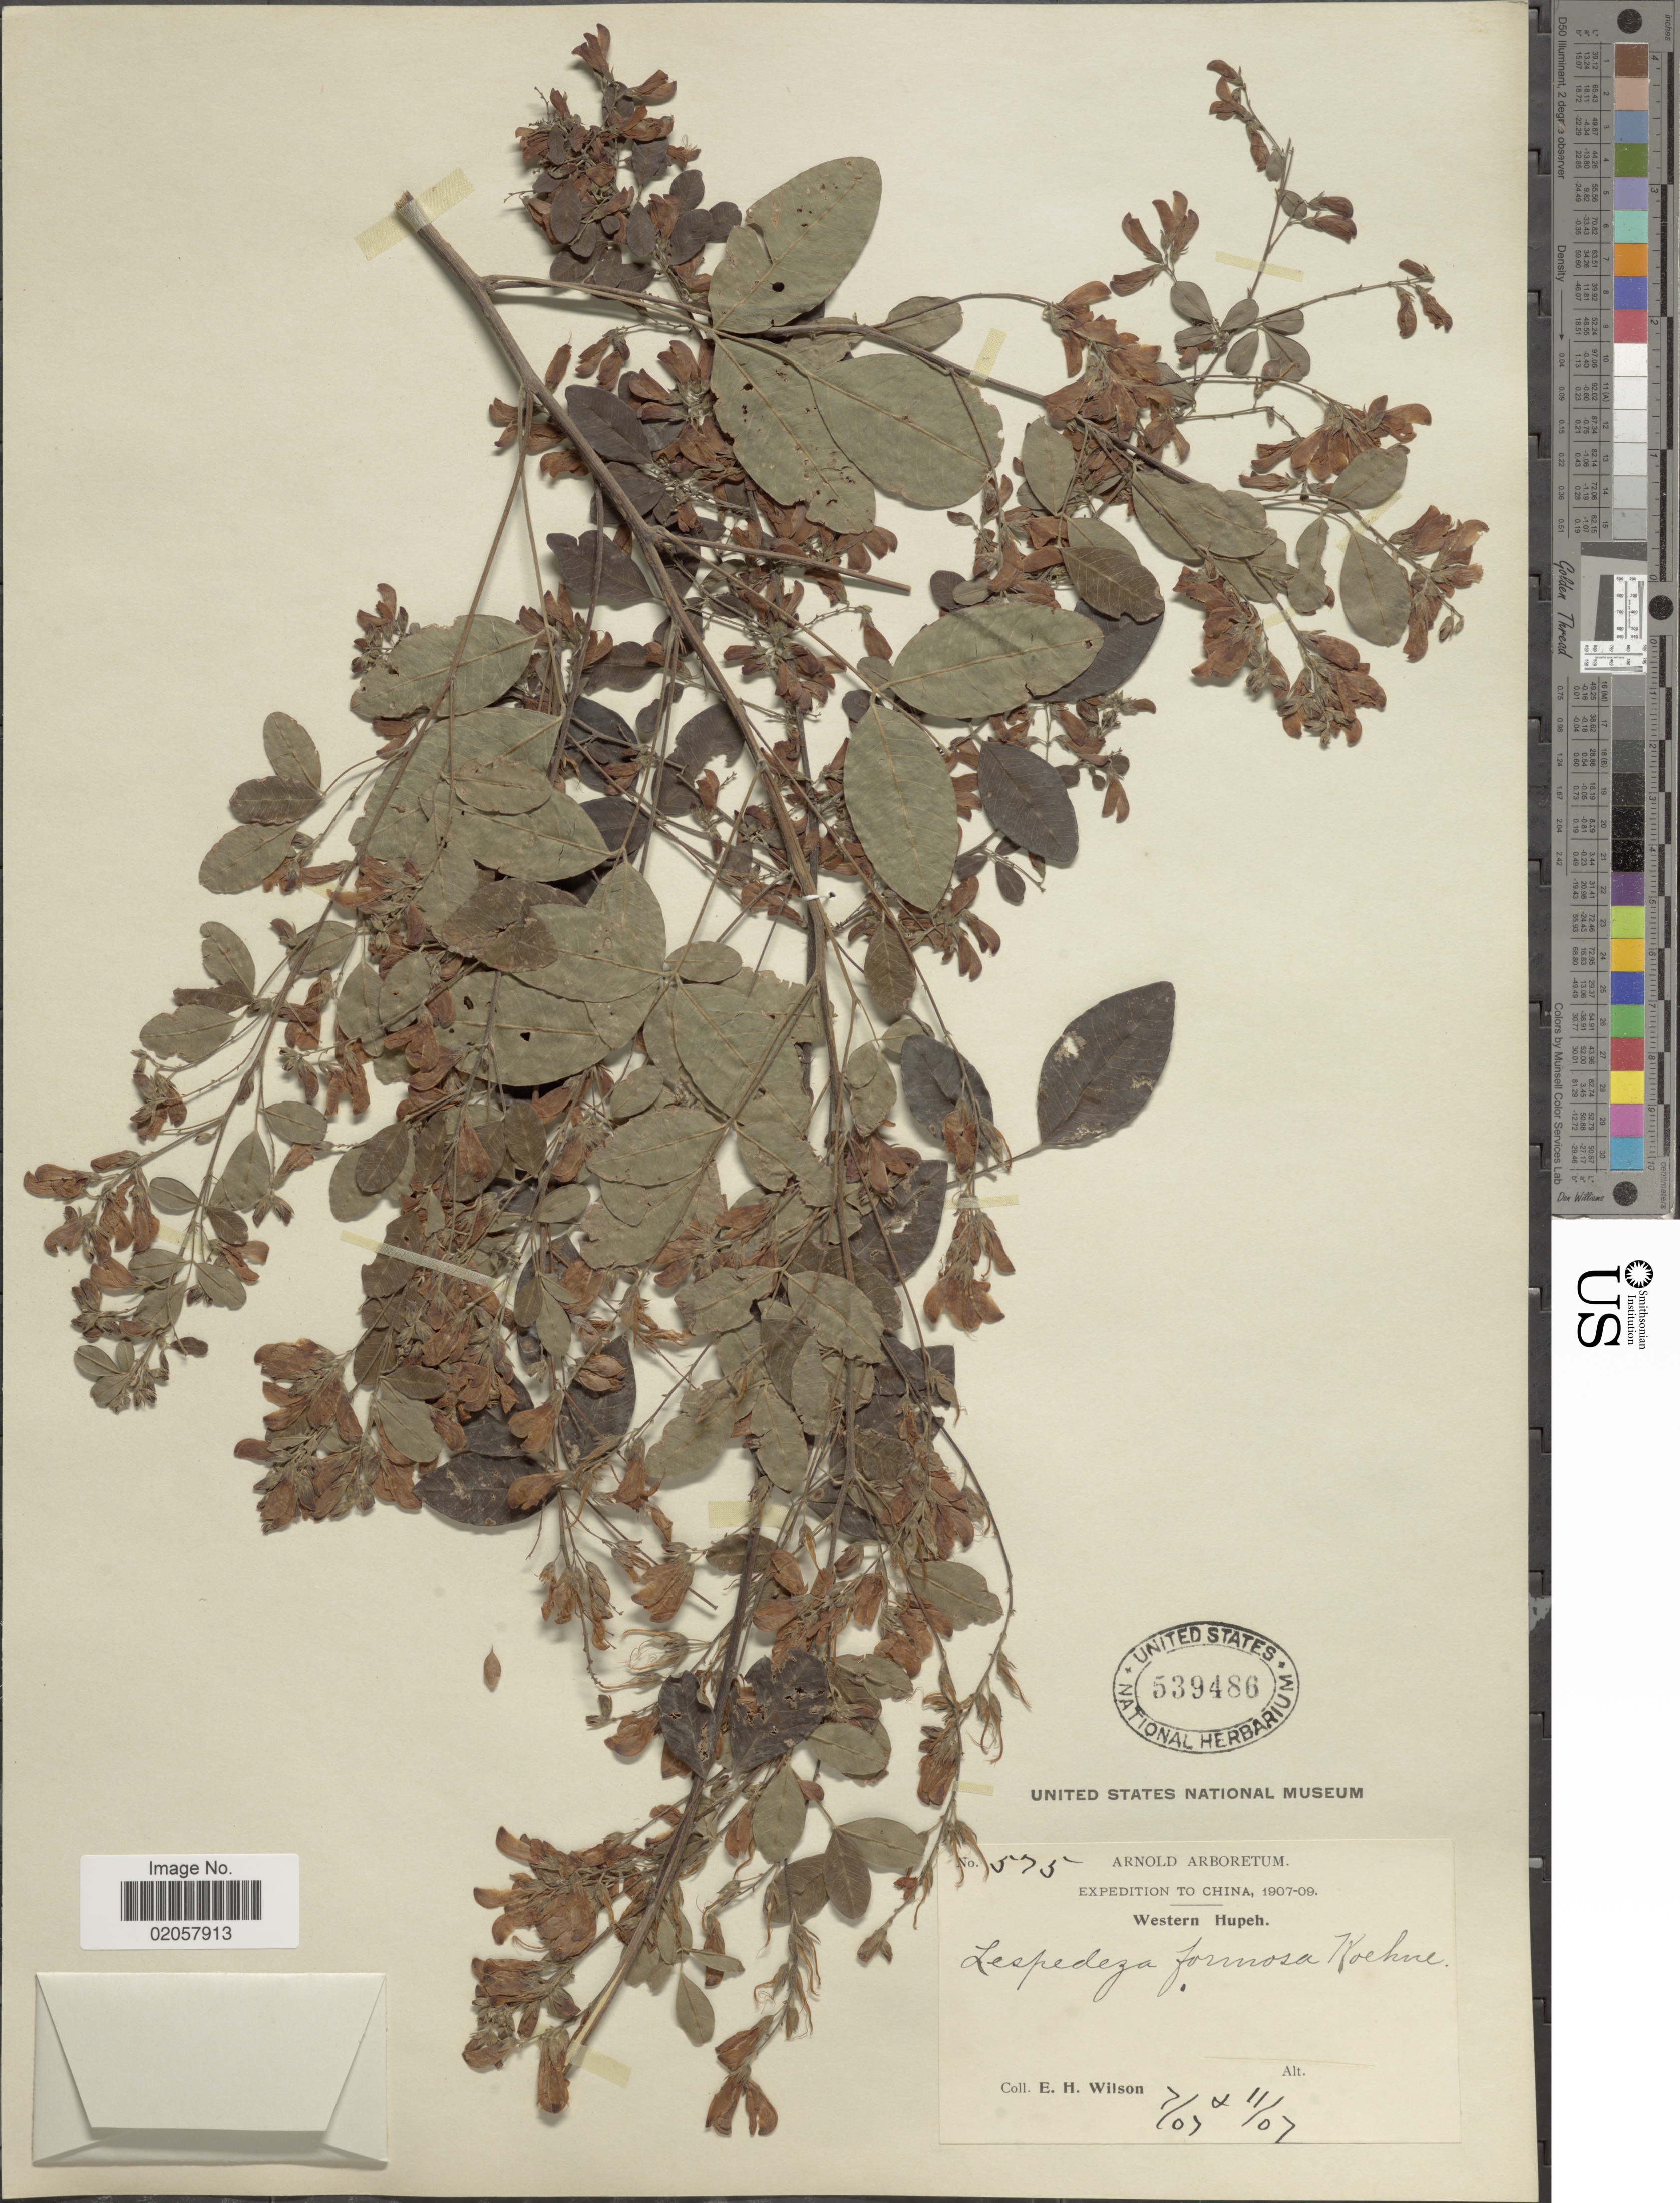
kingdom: Plantae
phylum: Tracheophyta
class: Magnoliopsida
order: Fabales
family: Fabaceae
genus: Lespedeza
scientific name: Lespedeza formosa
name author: (Vogel) Koehne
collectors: E. Wilson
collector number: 575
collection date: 1907-07/1907-11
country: China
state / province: Hubei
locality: Western Hupeh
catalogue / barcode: US 539486